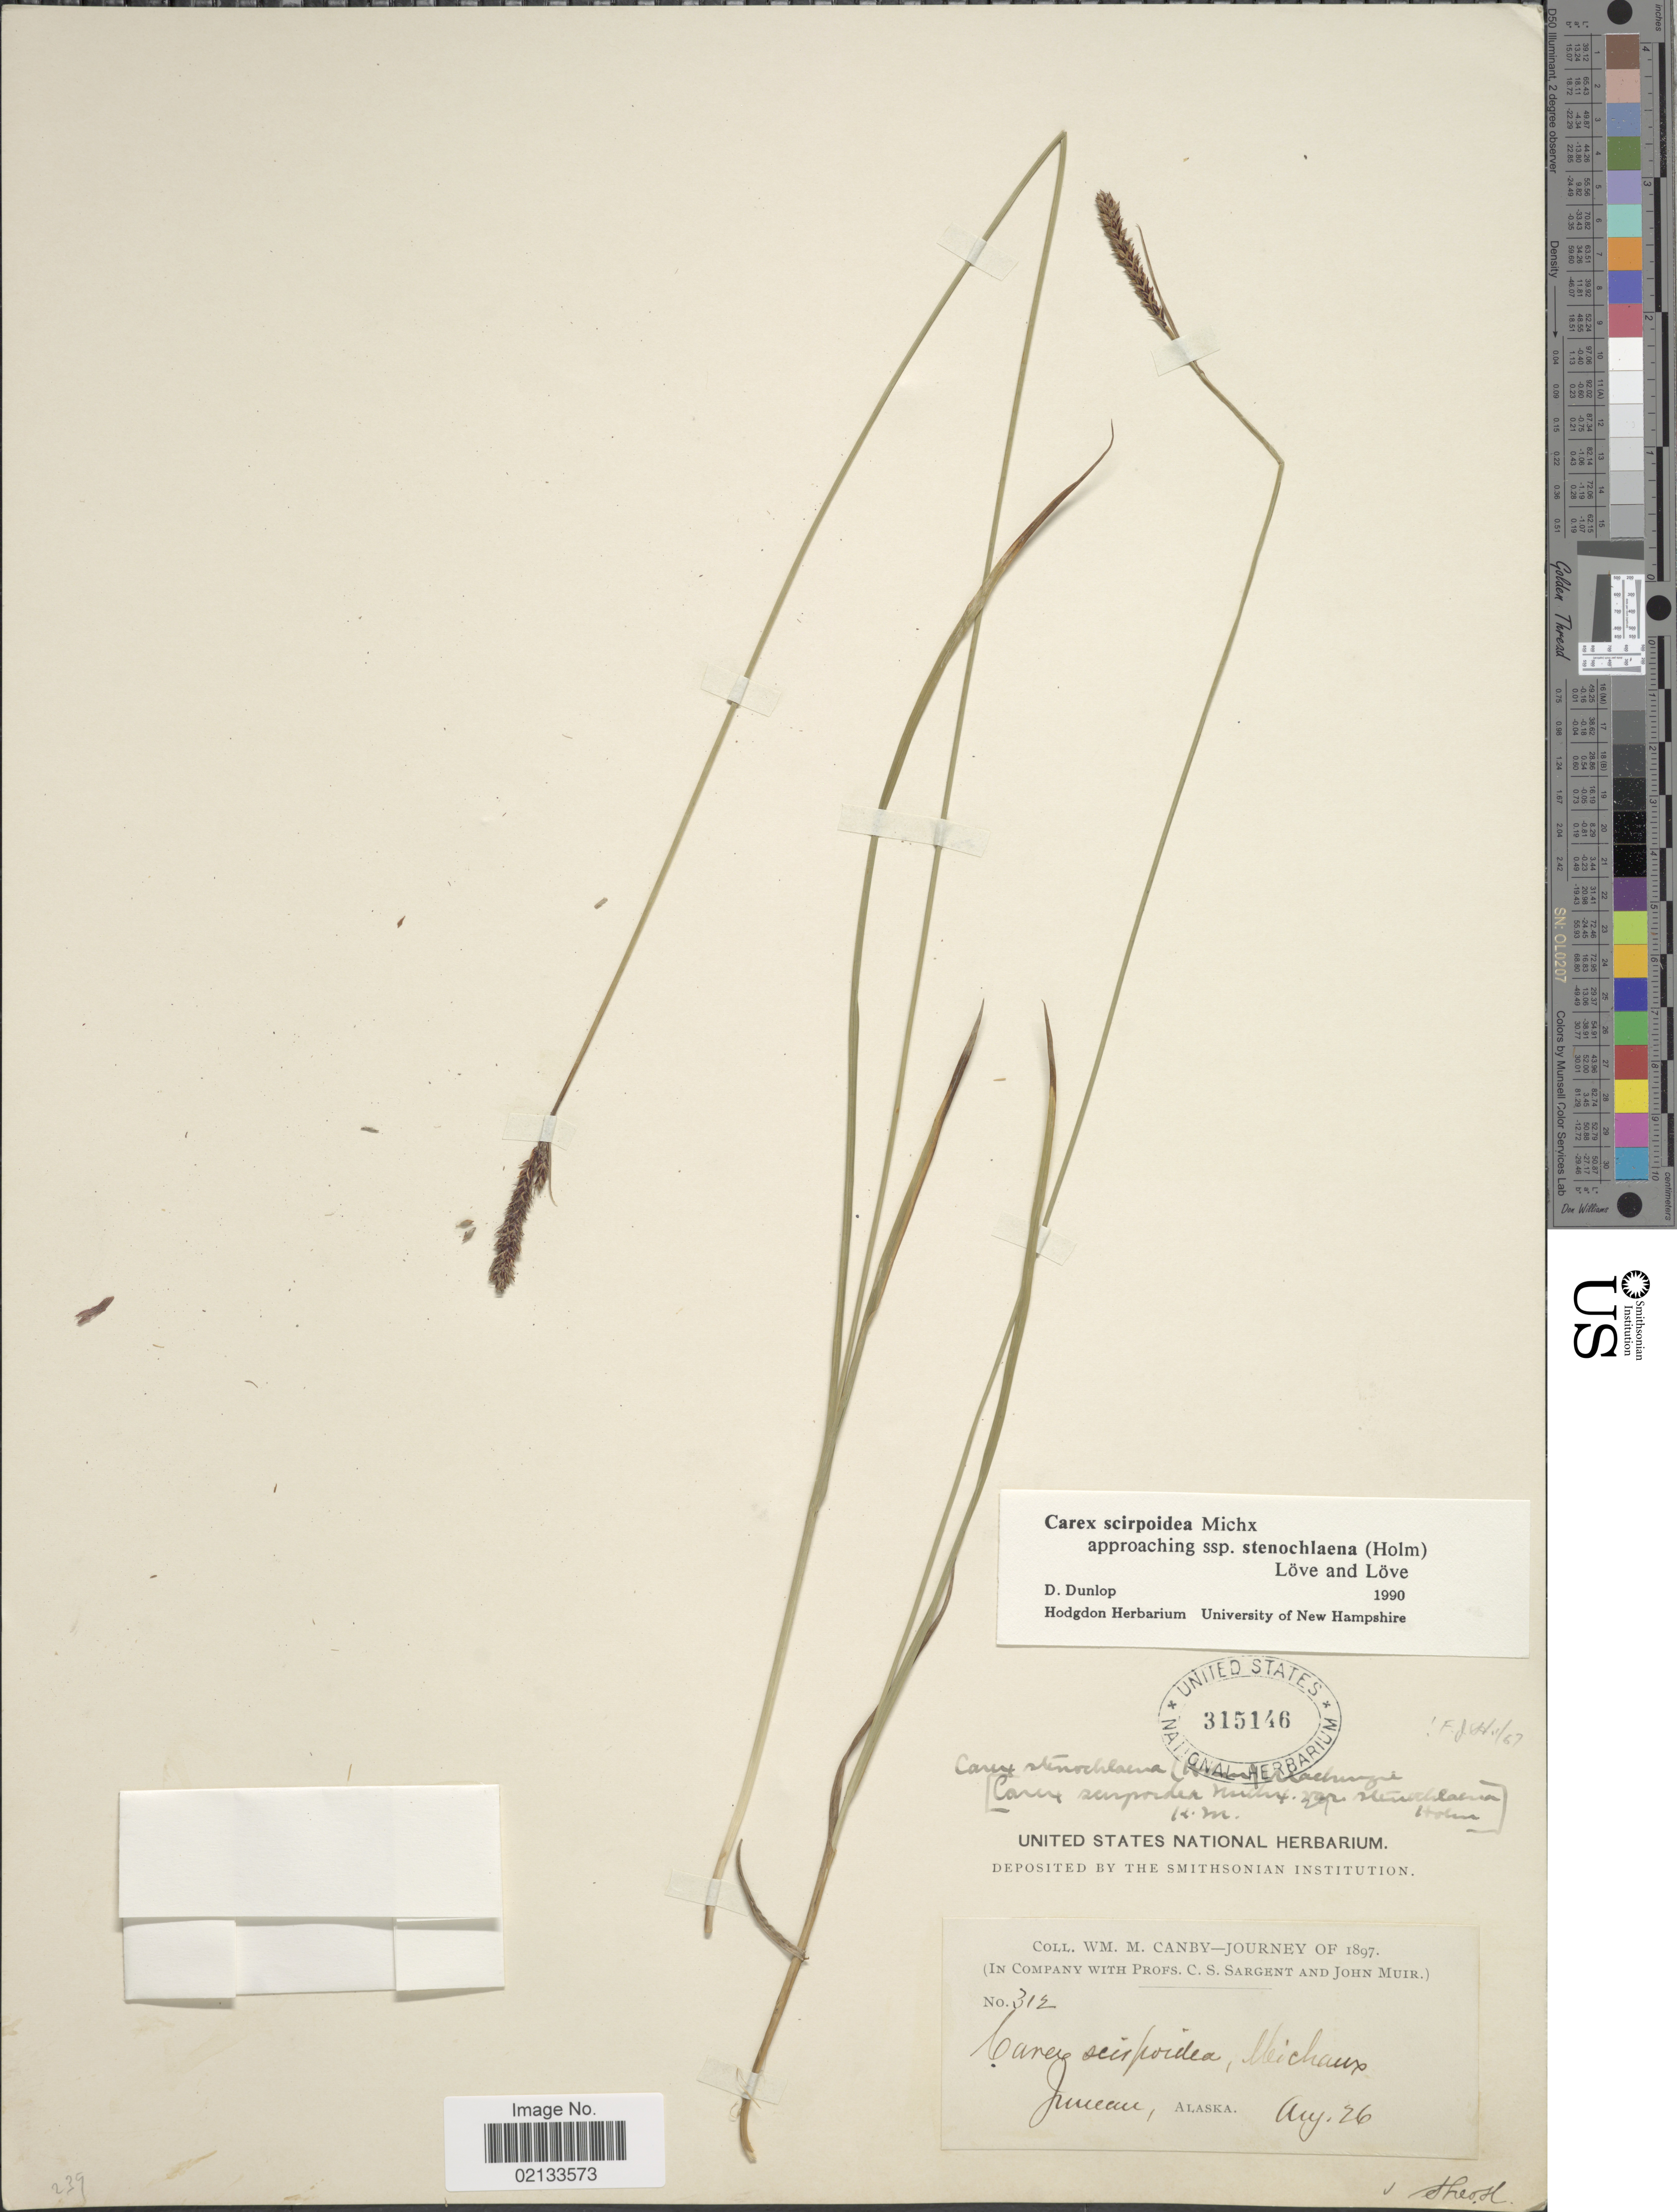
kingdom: Plantae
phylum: Tracheophyta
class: Liliopsida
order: Poales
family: Cyperaceae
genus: Carex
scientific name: Carex scirpoidea subsp. stenochloena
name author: (Holm) Á. Löve & D. Löve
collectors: W. M. Canby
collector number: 312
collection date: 1897-08-26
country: United States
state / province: Alaska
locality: Juneau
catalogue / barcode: US 315146